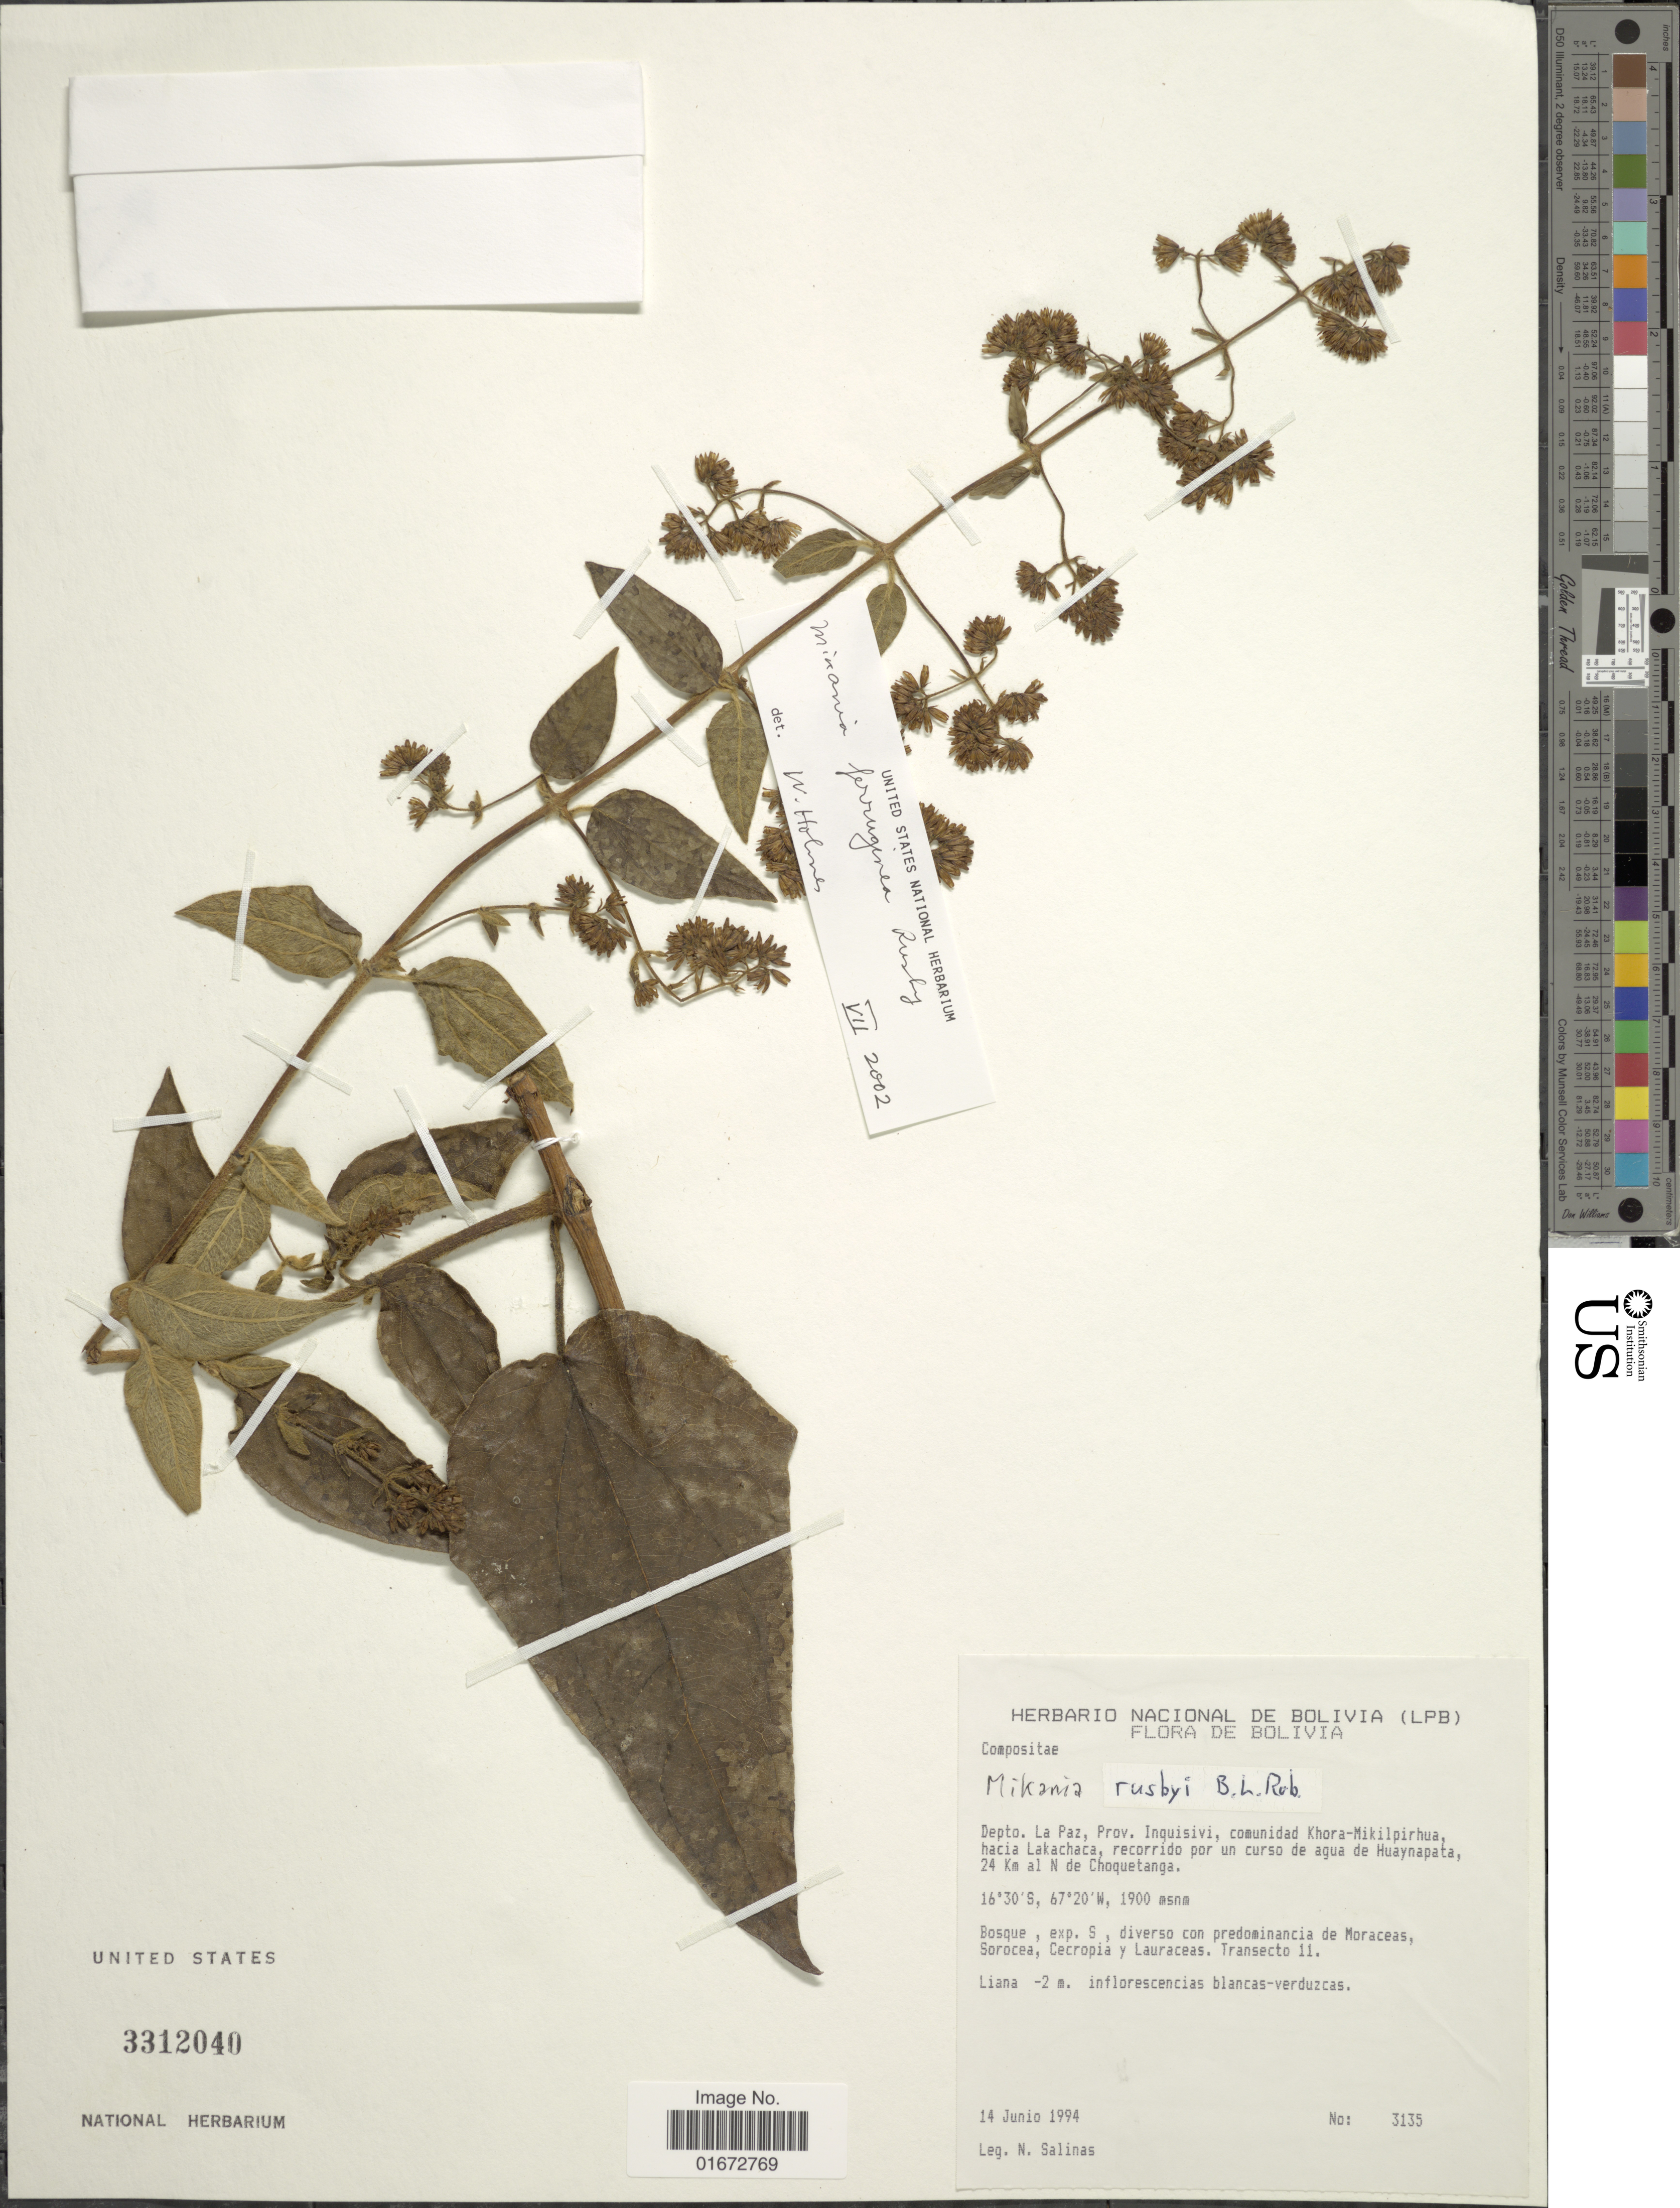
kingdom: Plantae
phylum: Tracheophyta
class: Magnoliopsida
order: Asterales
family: Asteraceae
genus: Mikania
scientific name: Mikania ferruginea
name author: (Rusby) Buchtien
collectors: N. Salinas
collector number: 3135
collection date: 1994-06-14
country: Bolivia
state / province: La Paz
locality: Depto. La Paz, Prov. Inquisivi, comunidad Khora-Mikilpirhua, hacia Lakachaca, recorrído por un curso de agua de Huaynapata, 24 Km al N de Choquetanga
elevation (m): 1900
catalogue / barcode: US 3312040